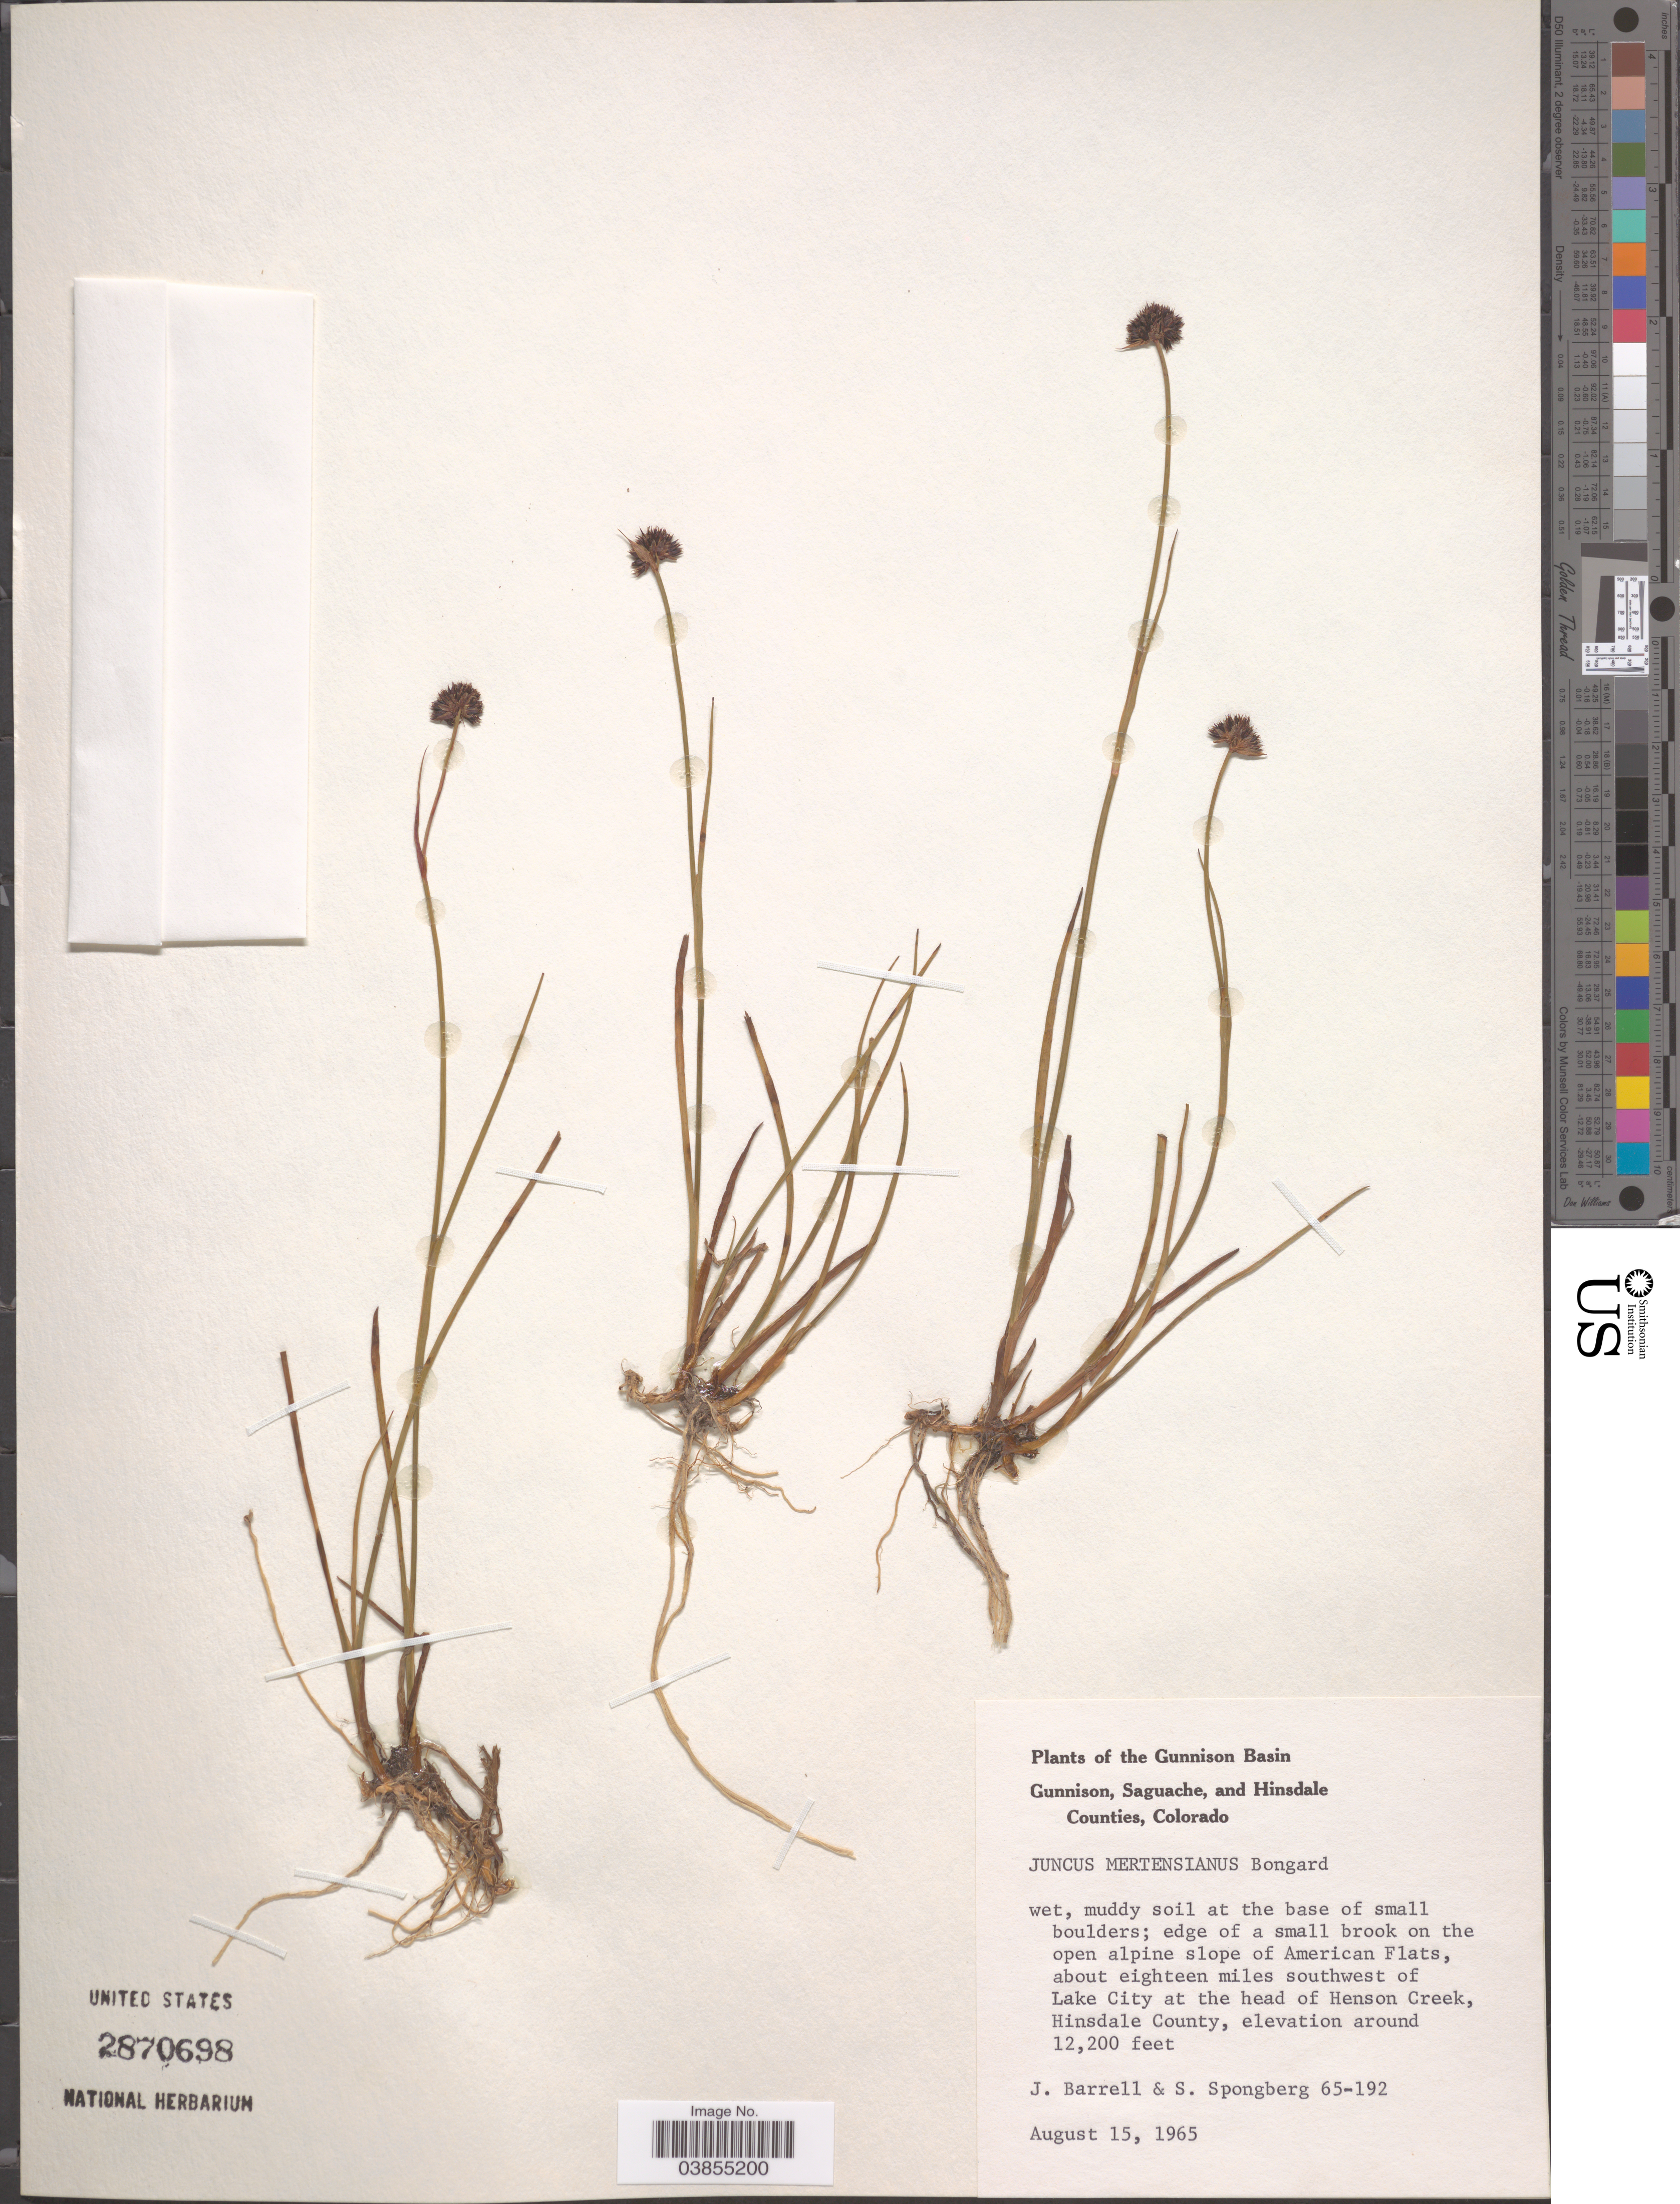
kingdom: Plantae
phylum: Tracheophyta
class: Liliopsida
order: Poales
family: Juncaceae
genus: Juncus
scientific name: Juncus mertensianus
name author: Bong.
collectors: J. Barrell & S. A.Spongberg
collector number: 65-192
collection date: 1965-08-15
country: United States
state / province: Colorado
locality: Gunnison Basin, edge of a small brook on the open alpine slope of American Flats, about eighteen miles southwest of Lake City at the head of Henson Creek, Hinsdale County.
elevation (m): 3719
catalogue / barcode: US 2870698